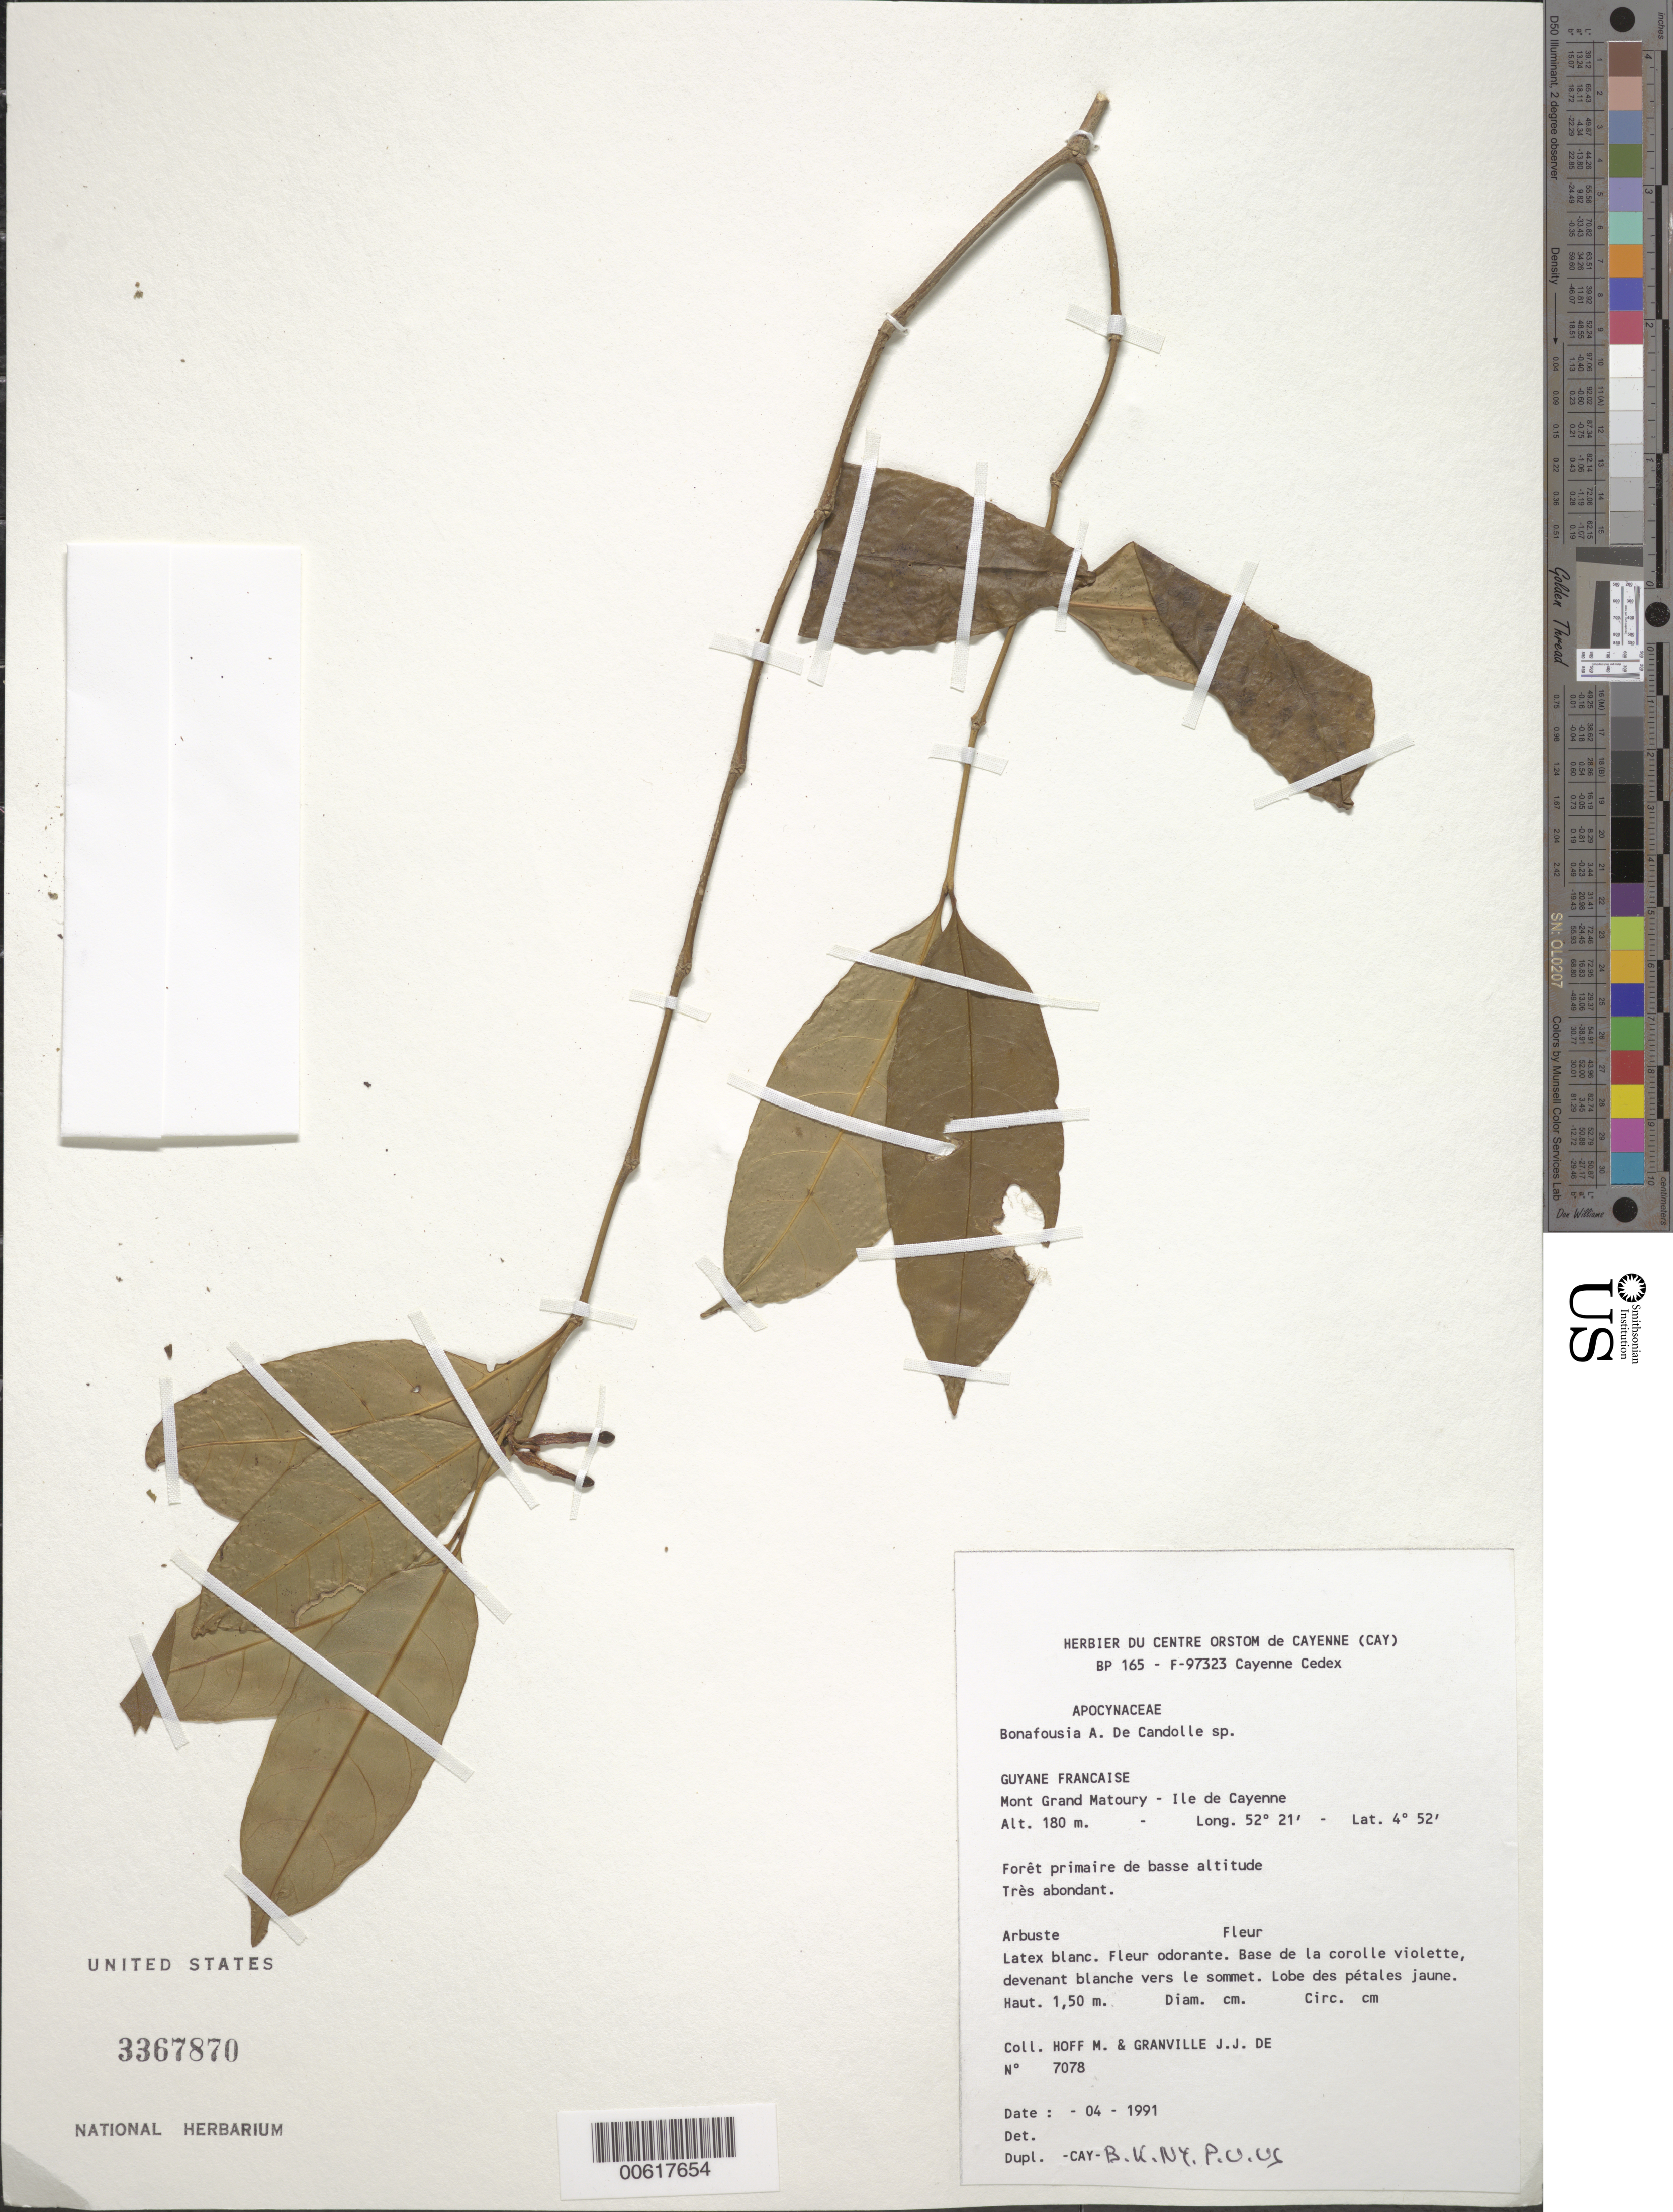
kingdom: Plantae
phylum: Tracheophyta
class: Magnoliopsida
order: Gentianales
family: Apocynaceae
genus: Tabernaemontana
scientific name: Tabernaemontana sp.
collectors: M. Hoff & J.-J. de Granville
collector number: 7078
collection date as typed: Apr-91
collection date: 1991-04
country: French Guiana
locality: Mont Grand Matoury, Ile de Cayenne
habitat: Low primary forest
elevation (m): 180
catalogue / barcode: US 3367870